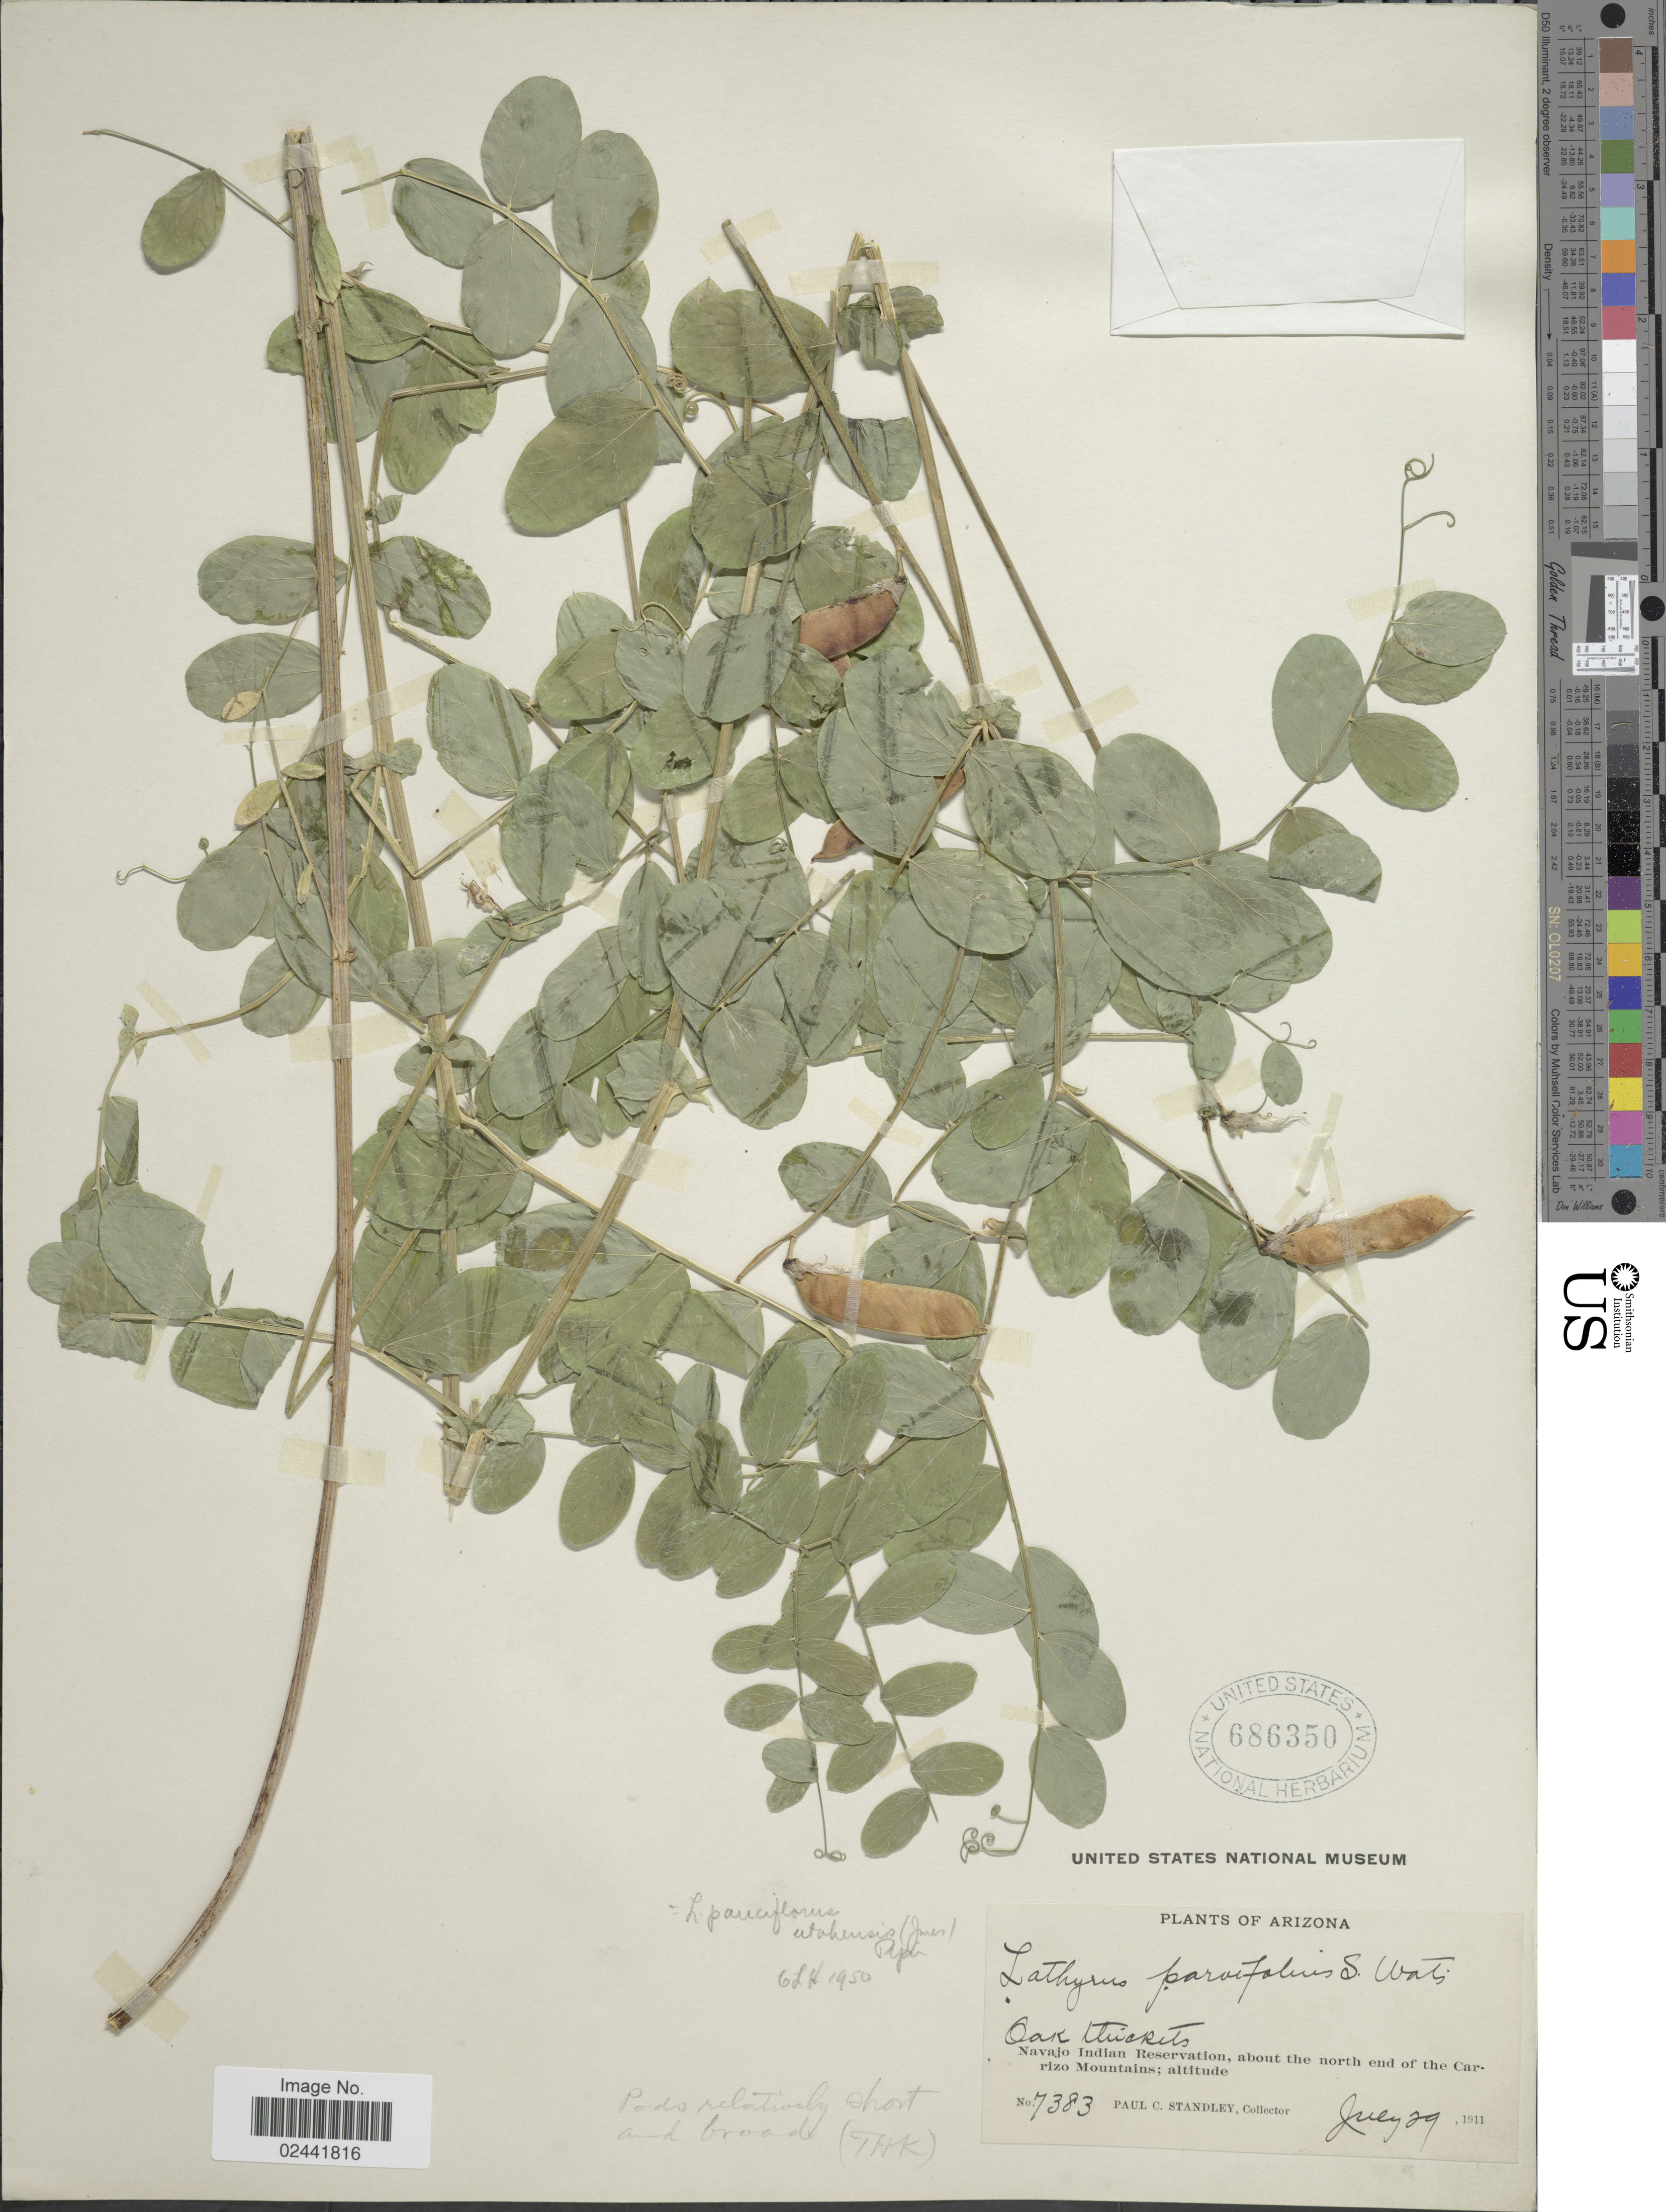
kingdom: Plantae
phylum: Tracheophyta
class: Magnoliopsida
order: Fabales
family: Fabaceae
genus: Lathyrus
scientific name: Lathyrus utahensis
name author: M.E. Jones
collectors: P. C. Standley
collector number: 7383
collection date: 1911-07-29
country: United States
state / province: Arizona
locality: Oak thickets. Navajo Indian Reservation, about the north end of the Carizo Mountains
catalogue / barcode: US 686350